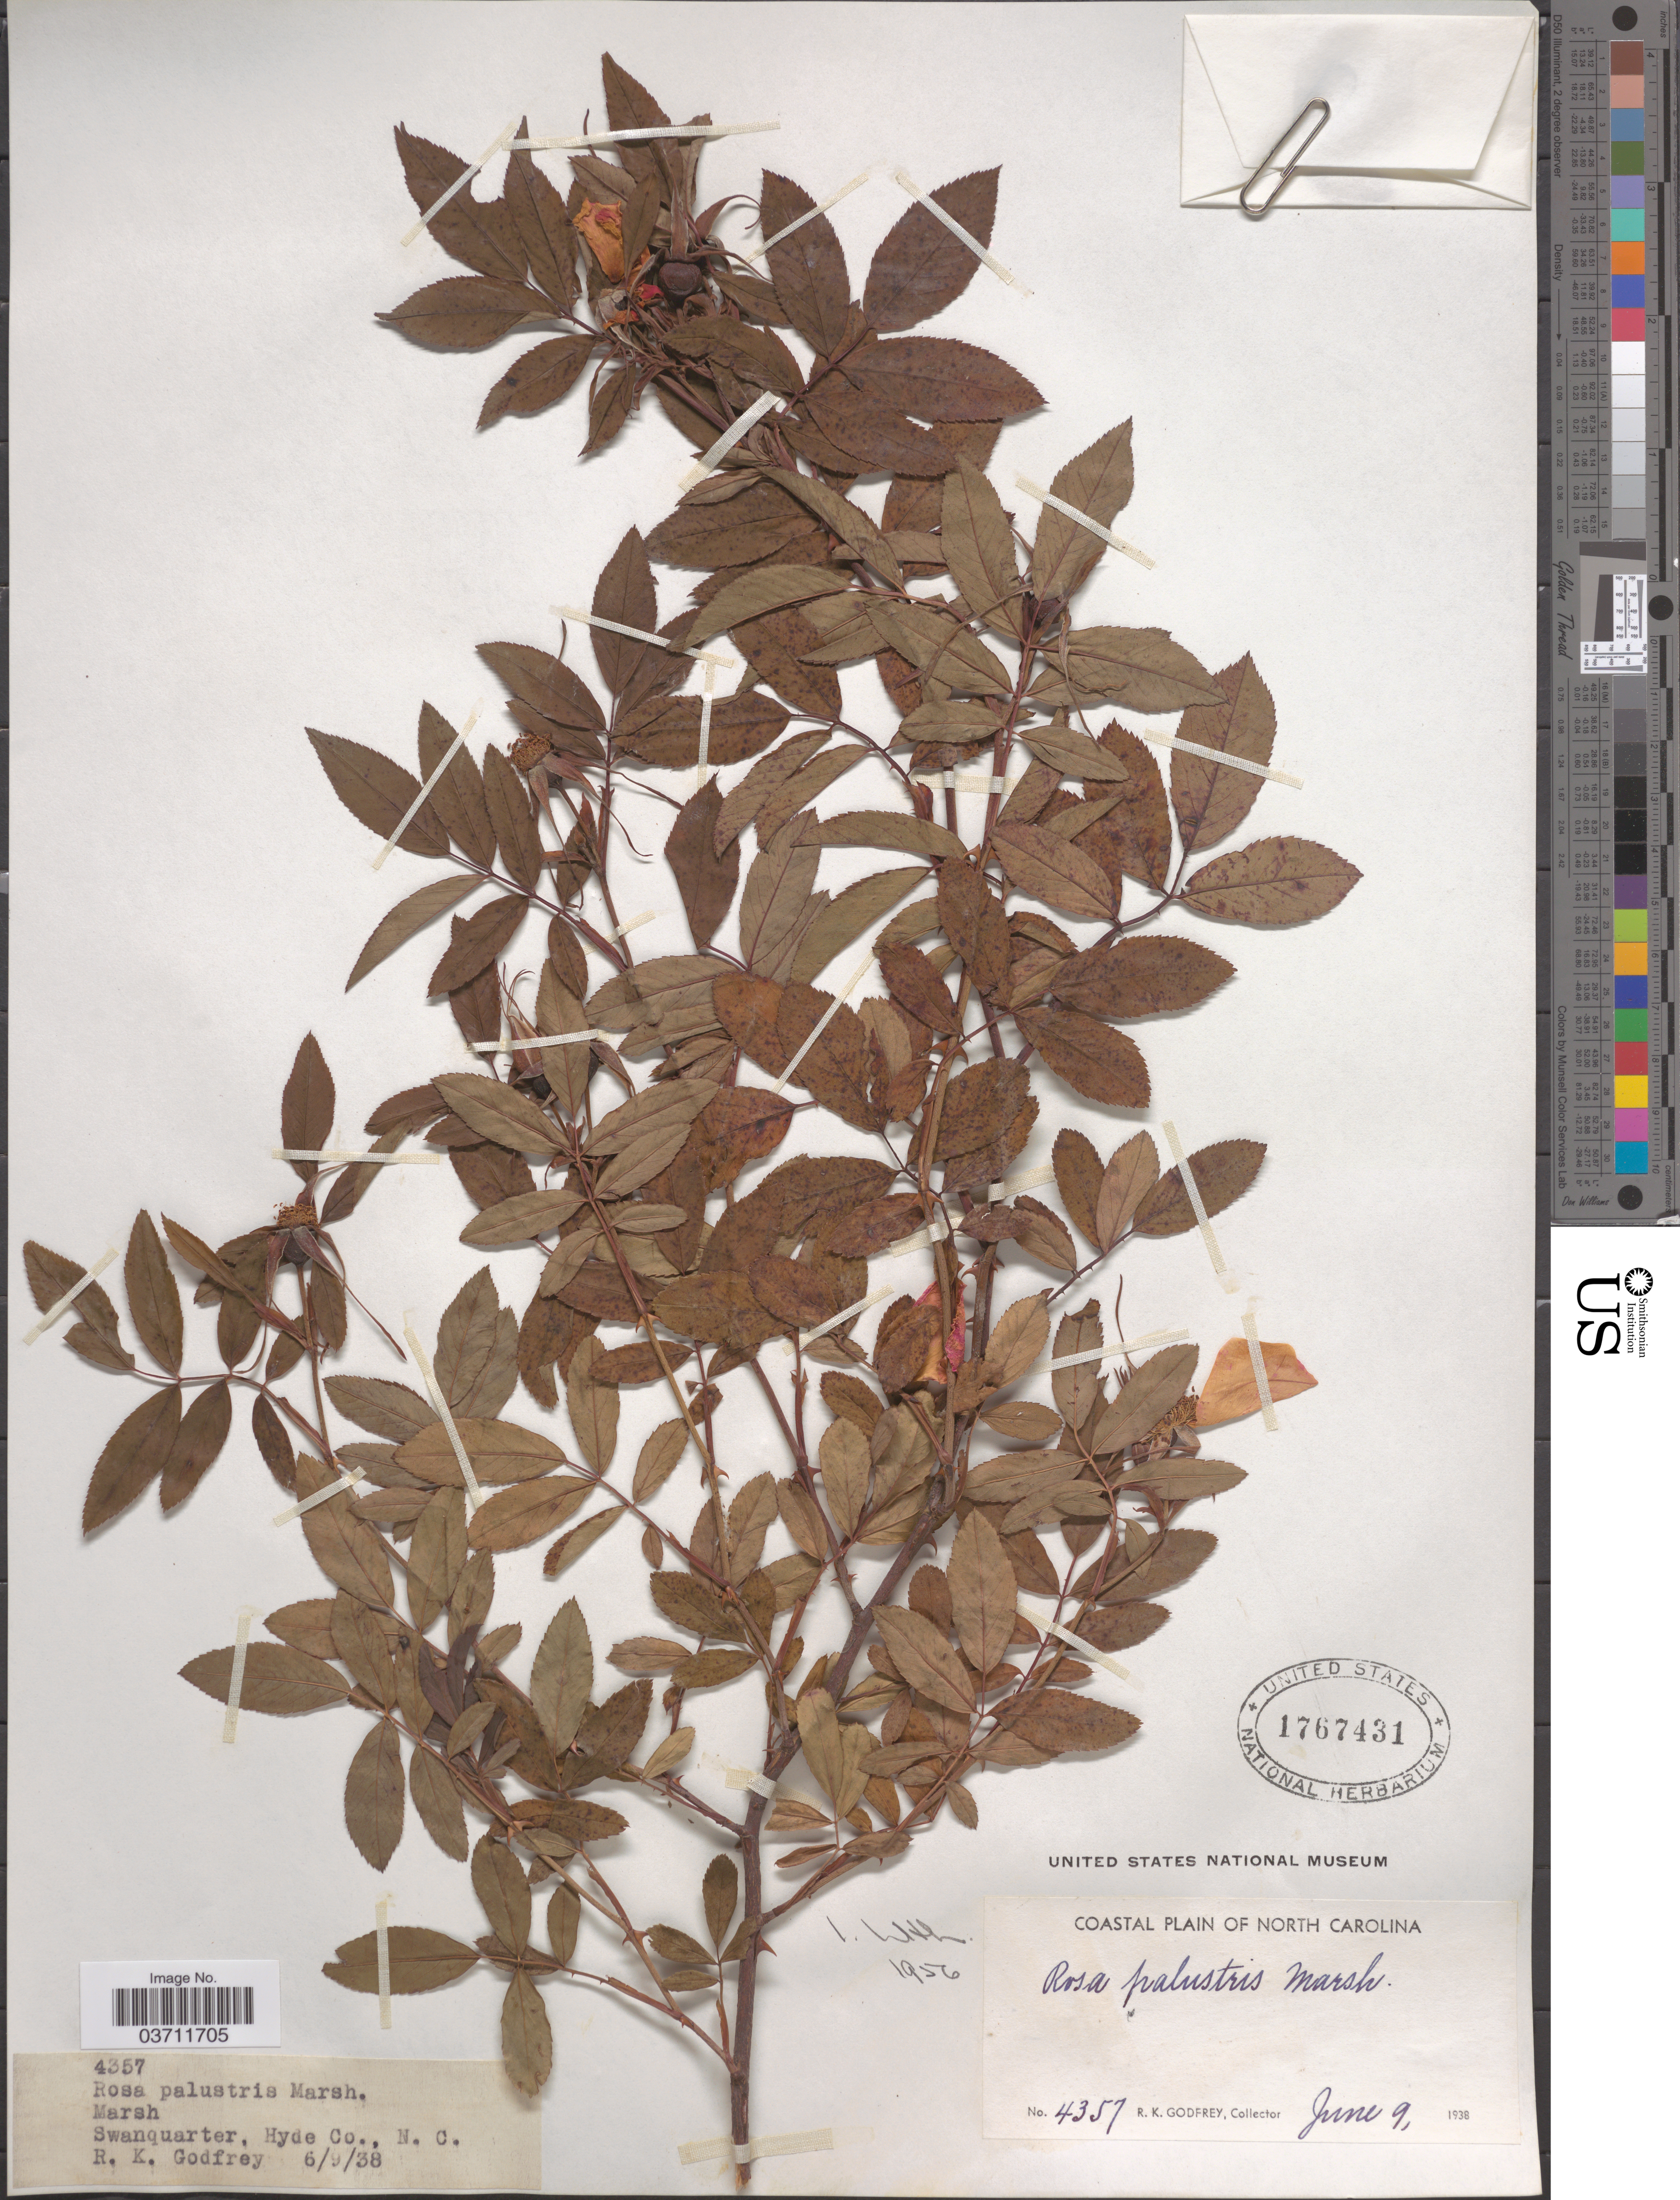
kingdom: Plantae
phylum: Tracheophyta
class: Magnoliopsida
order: Rosales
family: Rosaceae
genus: Rosa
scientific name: Rosa palustris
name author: Marshall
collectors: R. K. Godfrey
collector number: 4357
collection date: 1938-06-09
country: United States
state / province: North Carolina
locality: Coastal Plain of North Carolina. Swanquarter, Hyde Co.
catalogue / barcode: US 1767431